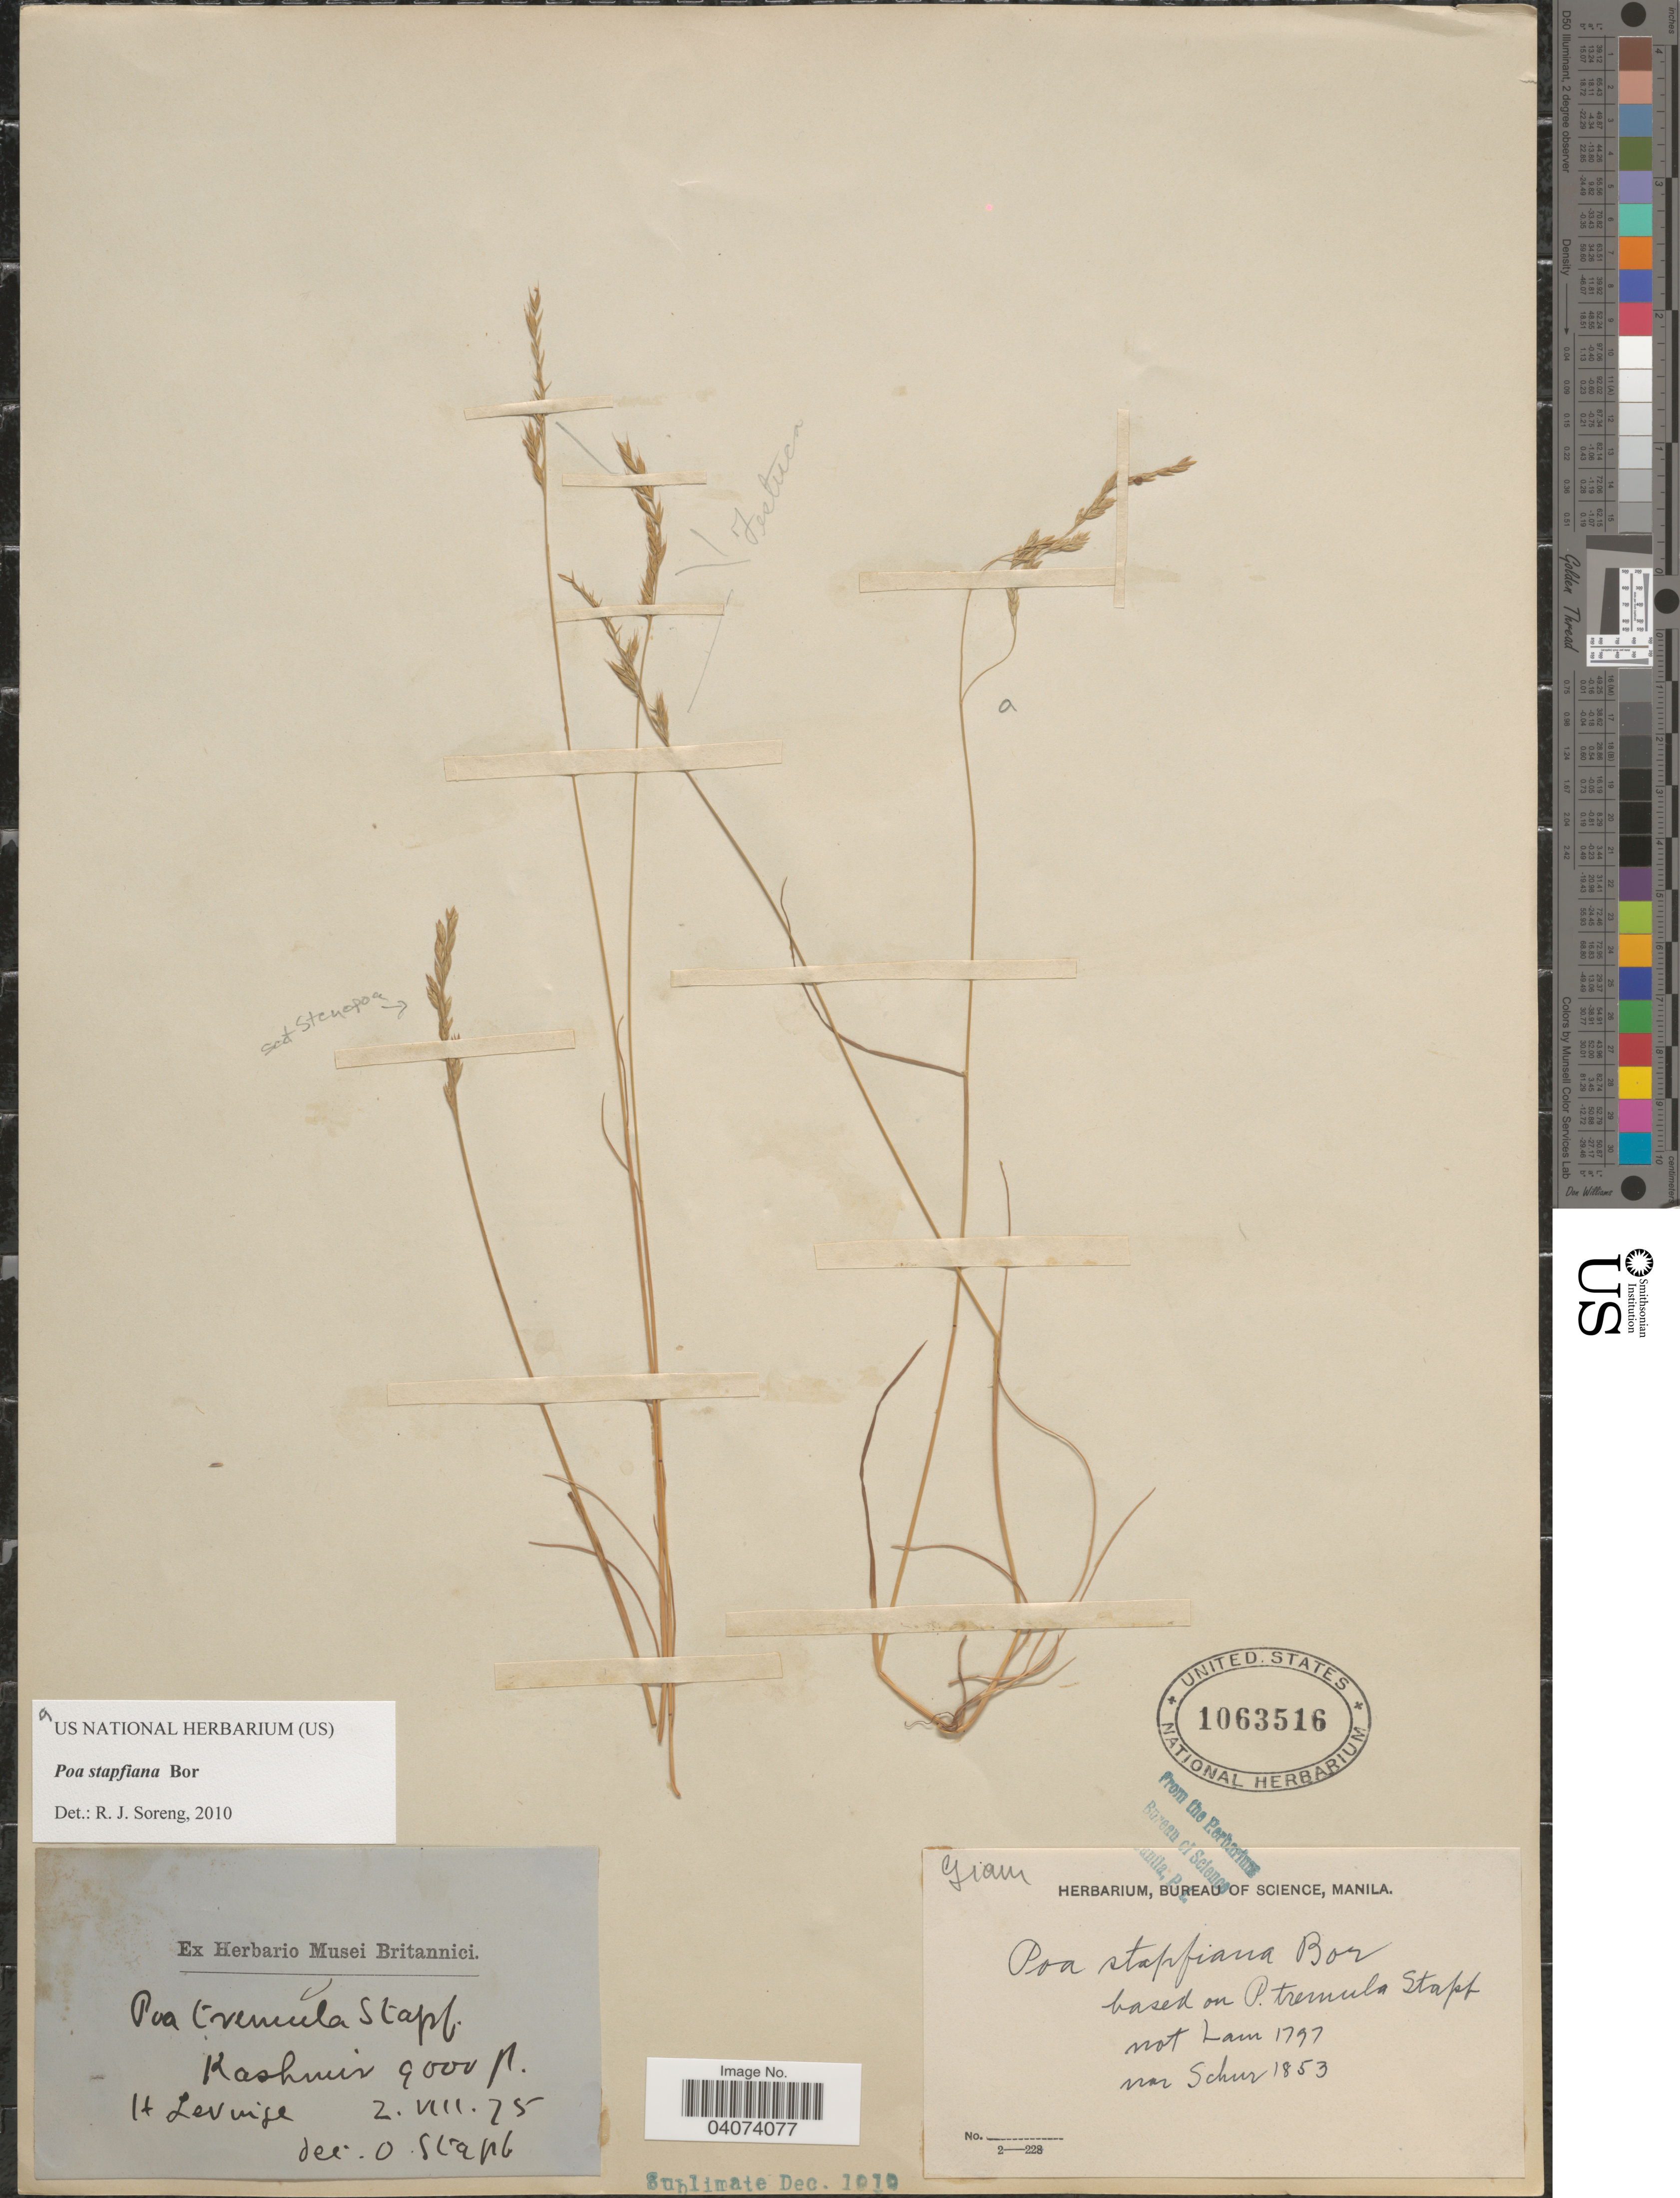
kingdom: Plantae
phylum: Tracheophyta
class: Liliopsida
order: Poales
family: Poaceae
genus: Poa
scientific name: Poa sterilis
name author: M. Bieb.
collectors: H. Levinge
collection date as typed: Transcribed d/m/y: 2/8/75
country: India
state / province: Jammu and Kashmir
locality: Kashmir.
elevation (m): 2743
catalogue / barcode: US 1063516